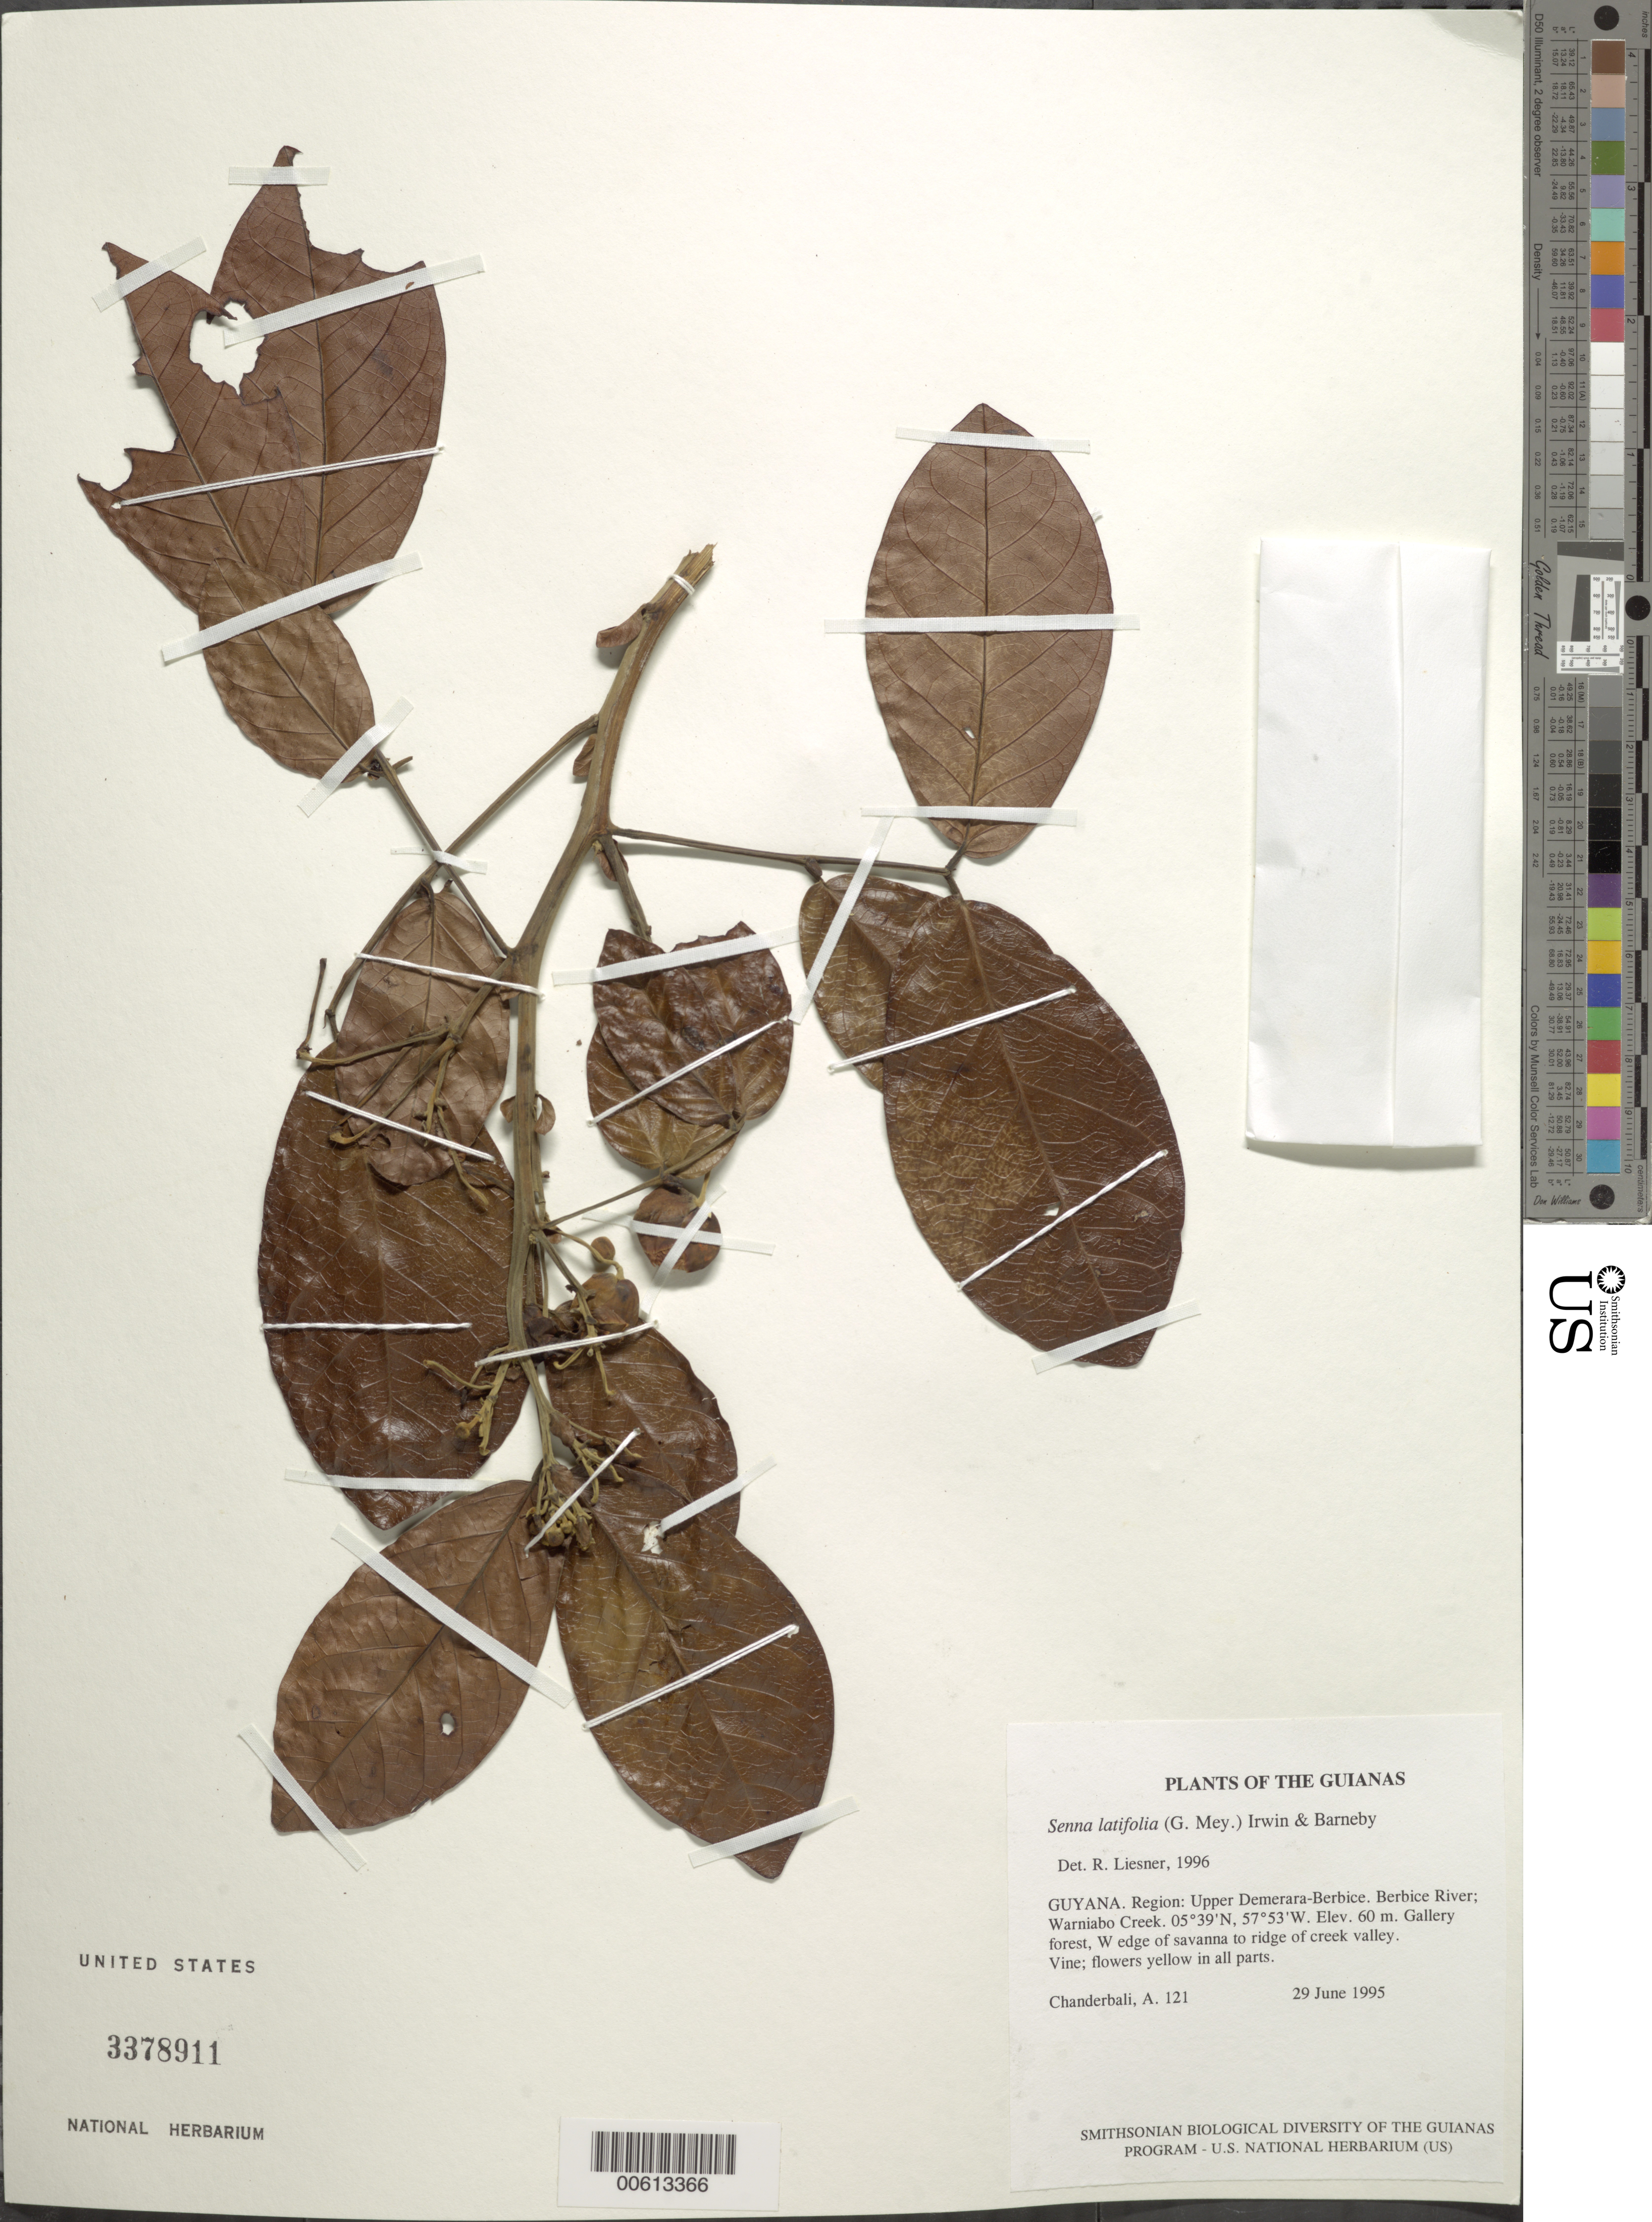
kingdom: Plantae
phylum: Tracheophyta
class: Magnoliopsida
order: Fabales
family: Fabaceae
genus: Senna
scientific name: Senna latifolia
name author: (G. Mey.) H.S. Irwin & Barneby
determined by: Liesner, R. L.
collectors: A. S. Chanderbali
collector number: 121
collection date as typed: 29 June 1995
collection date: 1995-06-29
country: Guyana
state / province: U. Demerara-Berbice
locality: Berbice River; Warniabo Creek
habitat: Gallery forest, W edge of savanna to ridge of creek valley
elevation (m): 60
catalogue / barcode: US 3378911